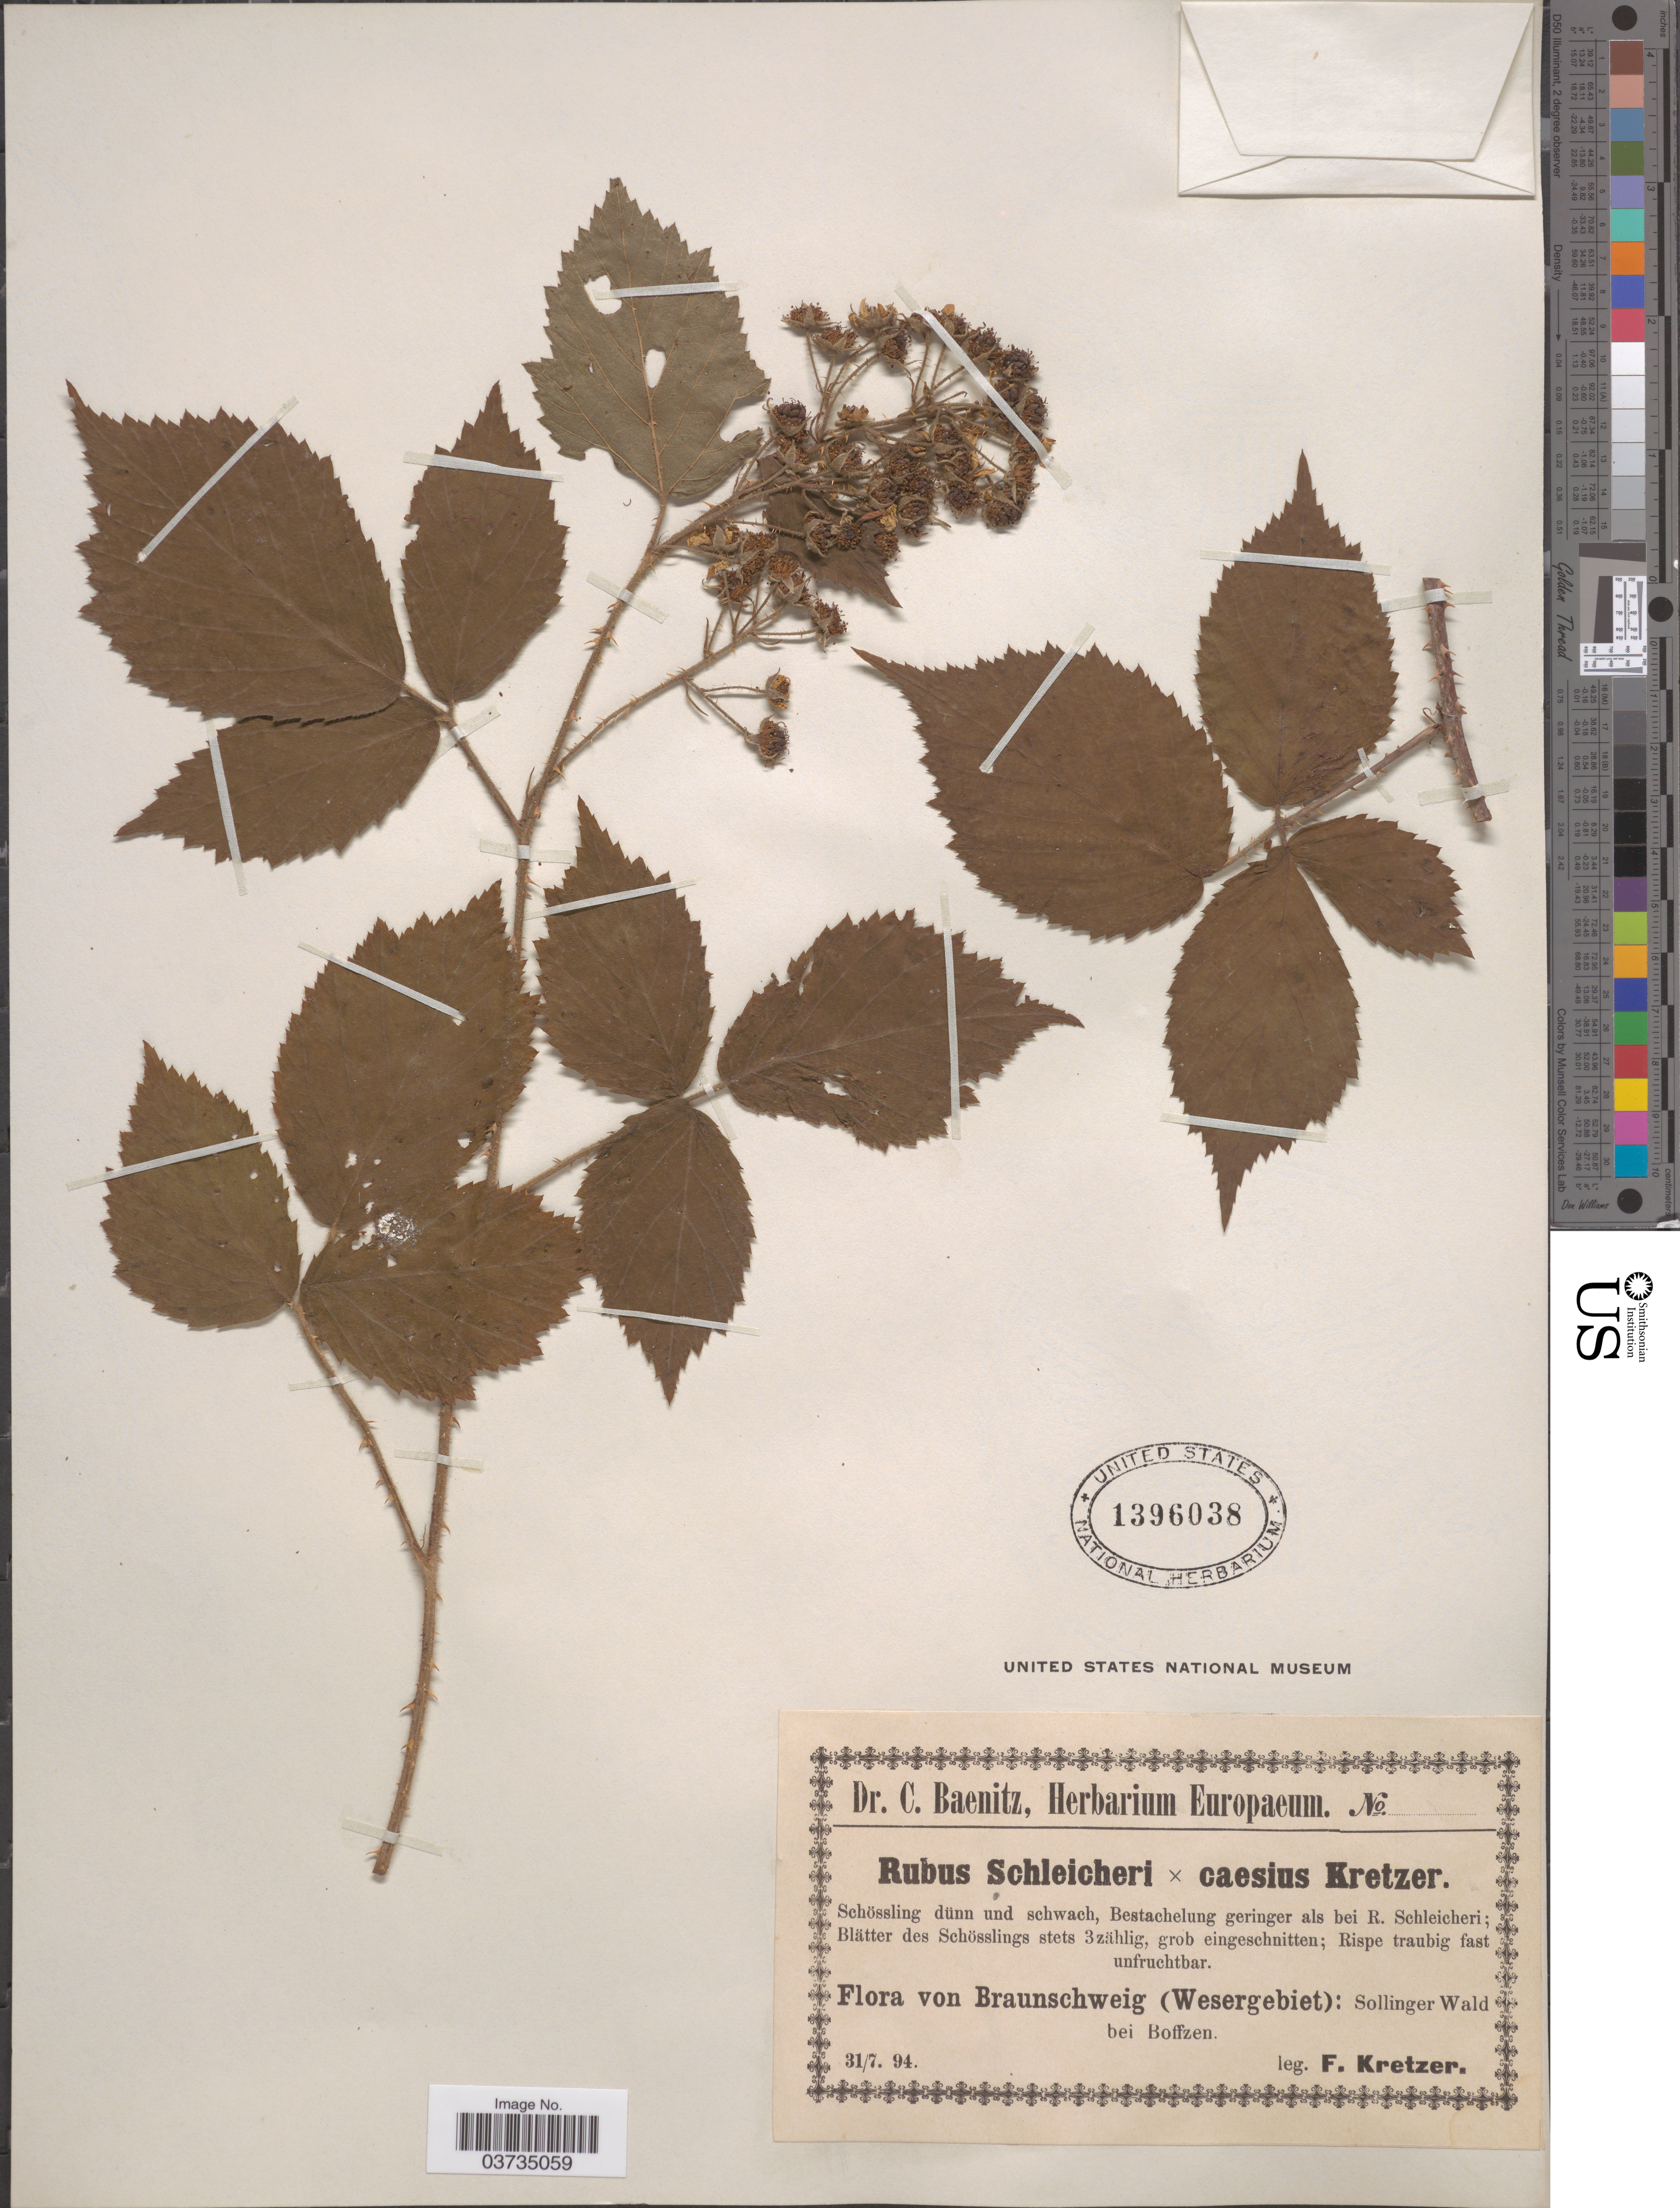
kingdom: Plantae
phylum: Tracheophyta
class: Magnoliopsida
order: Rosales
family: Rosaceae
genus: Rubus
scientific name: Rubus schleicheri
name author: Weihe ex Tratt.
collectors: F. Kretzer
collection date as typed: Transcribed d/m/y: 31/7/94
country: Germany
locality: Braunschweig (Wesergebiet): Sollinger Wald bei Boffzen.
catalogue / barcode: US 1396038